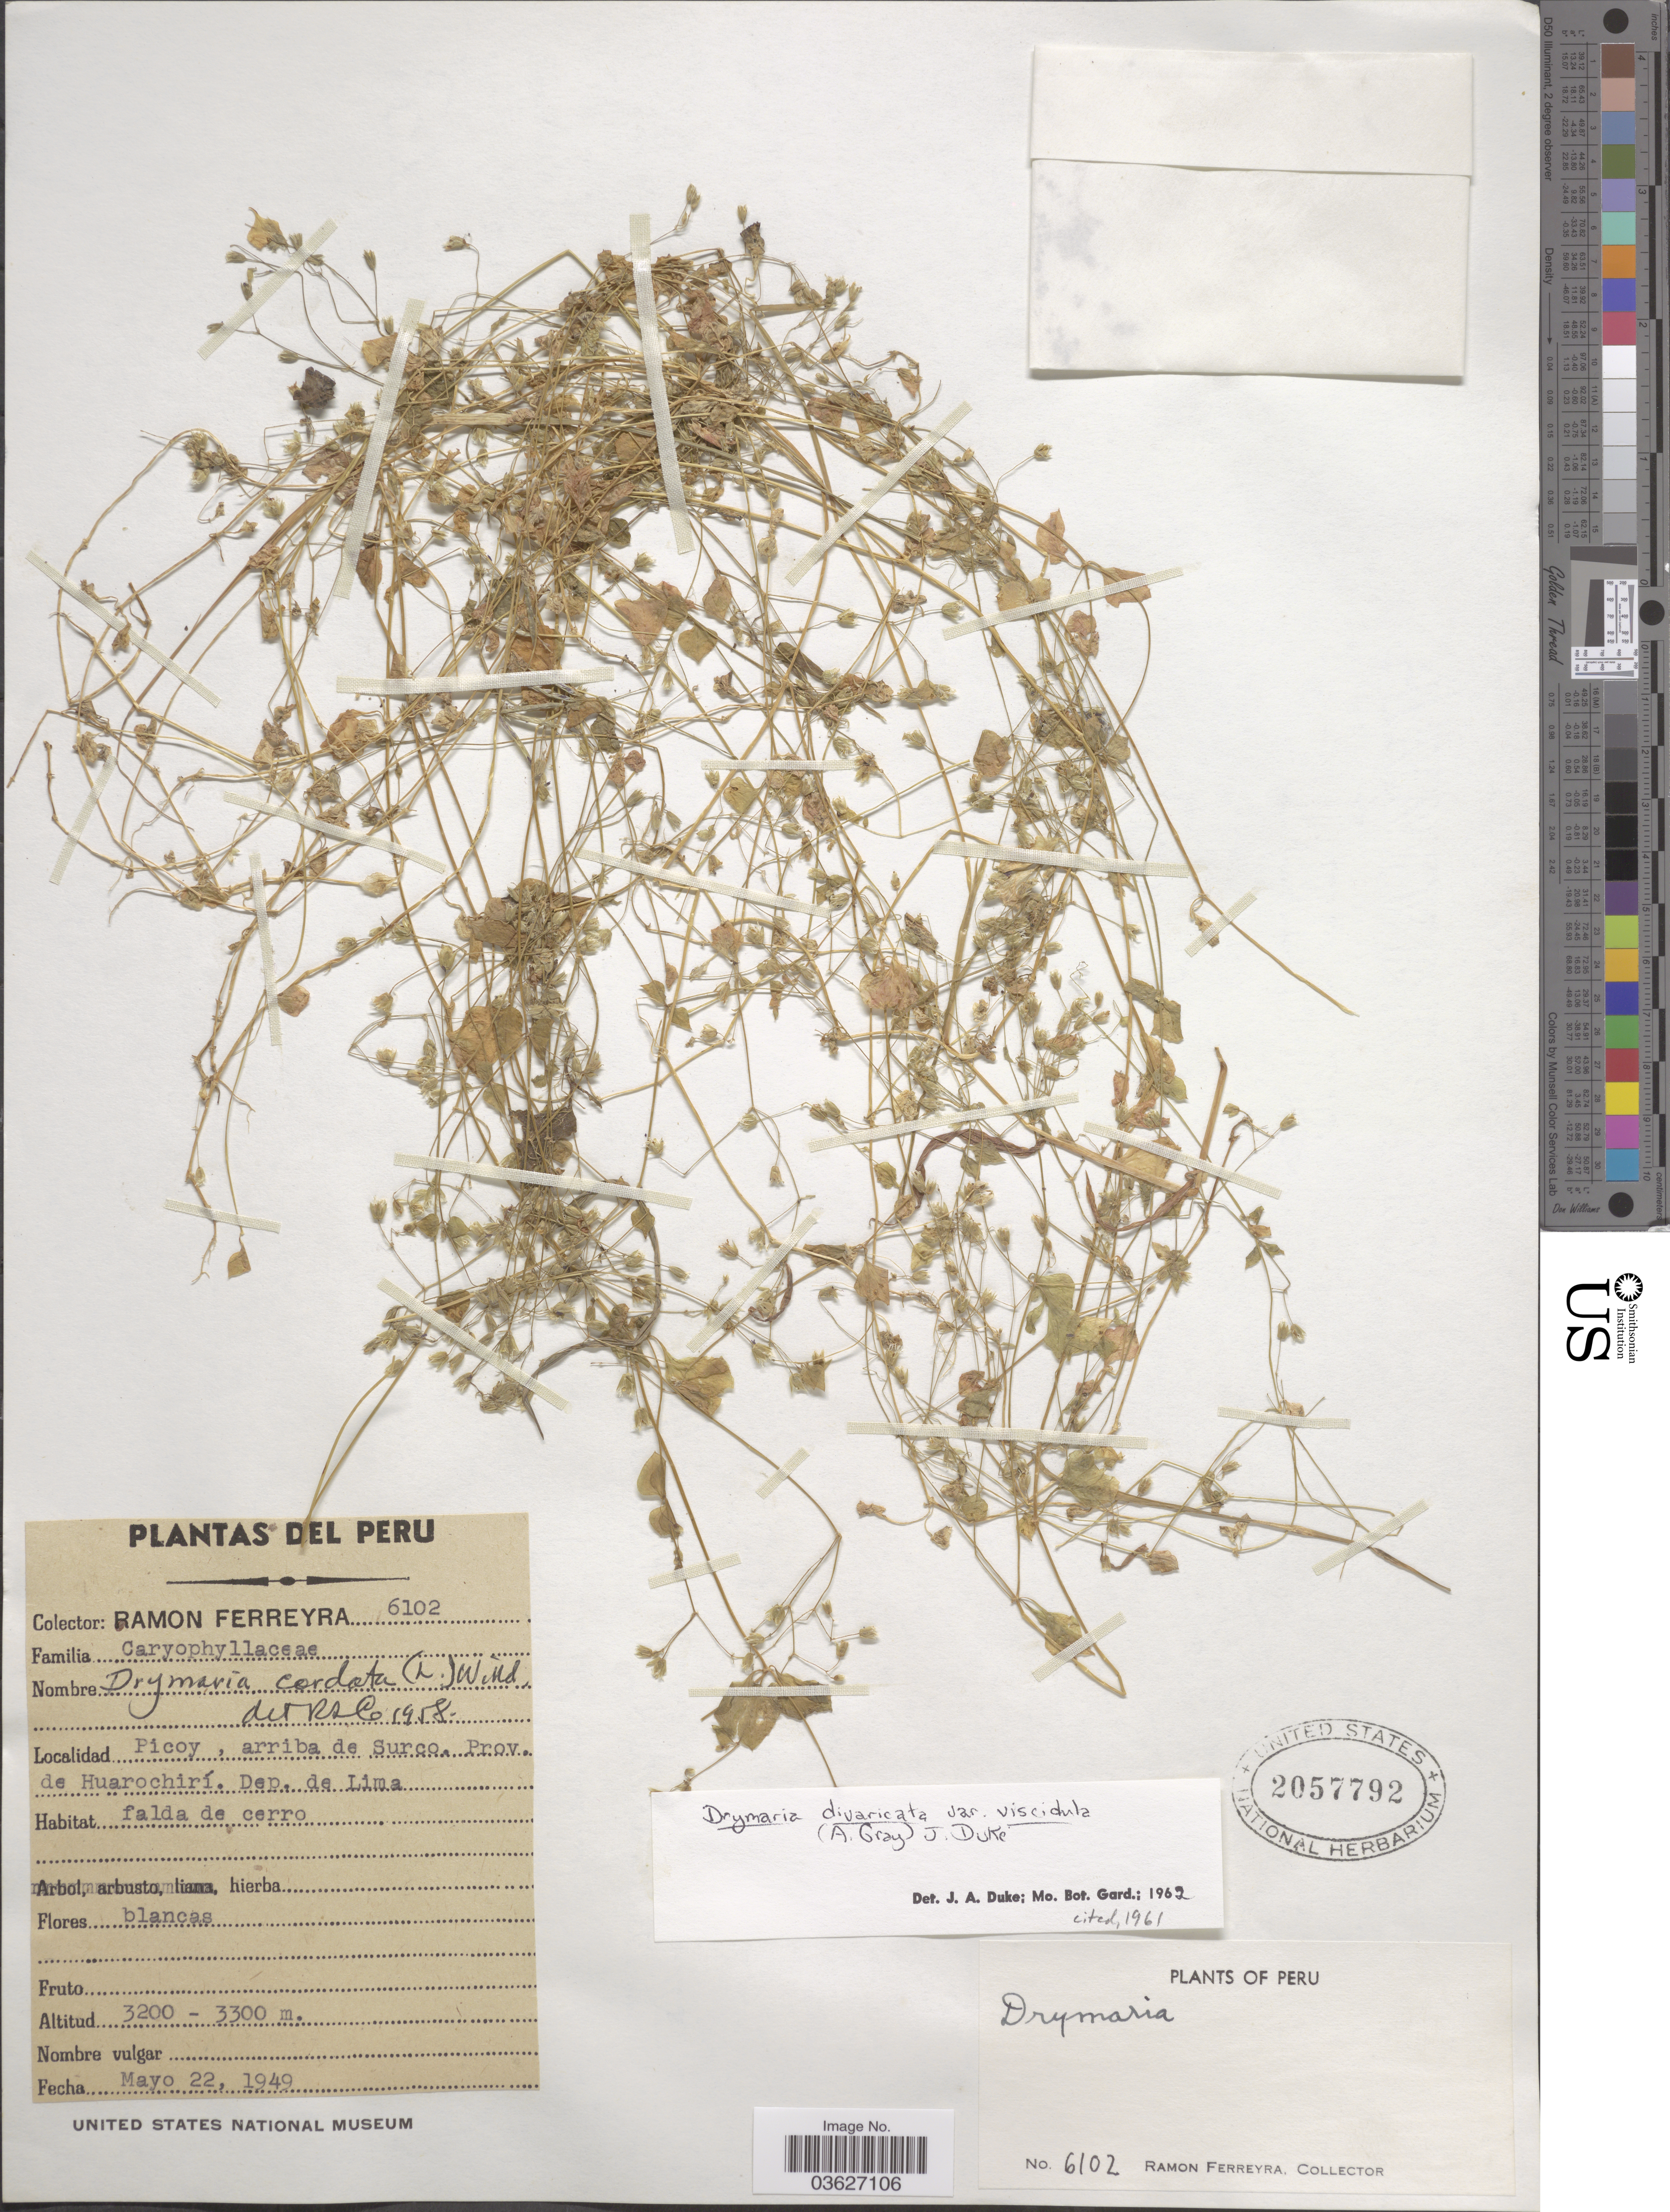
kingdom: Plantae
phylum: Tracheophyta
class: Magnoliopsida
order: Caryophyllales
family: Caryophyllaceae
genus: Drymaria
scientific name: Drymaria divaricata var. viscidula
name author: (A. Gray) J.A. Duke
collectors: R. A. Ferreyra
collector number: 6102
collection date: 1949-05-22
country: Peru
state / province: Lima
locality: Picoy, arriba de Surco. Prov. de Huarochirí. Dep. de Lima.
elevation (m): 3200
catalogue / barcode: US 2057792